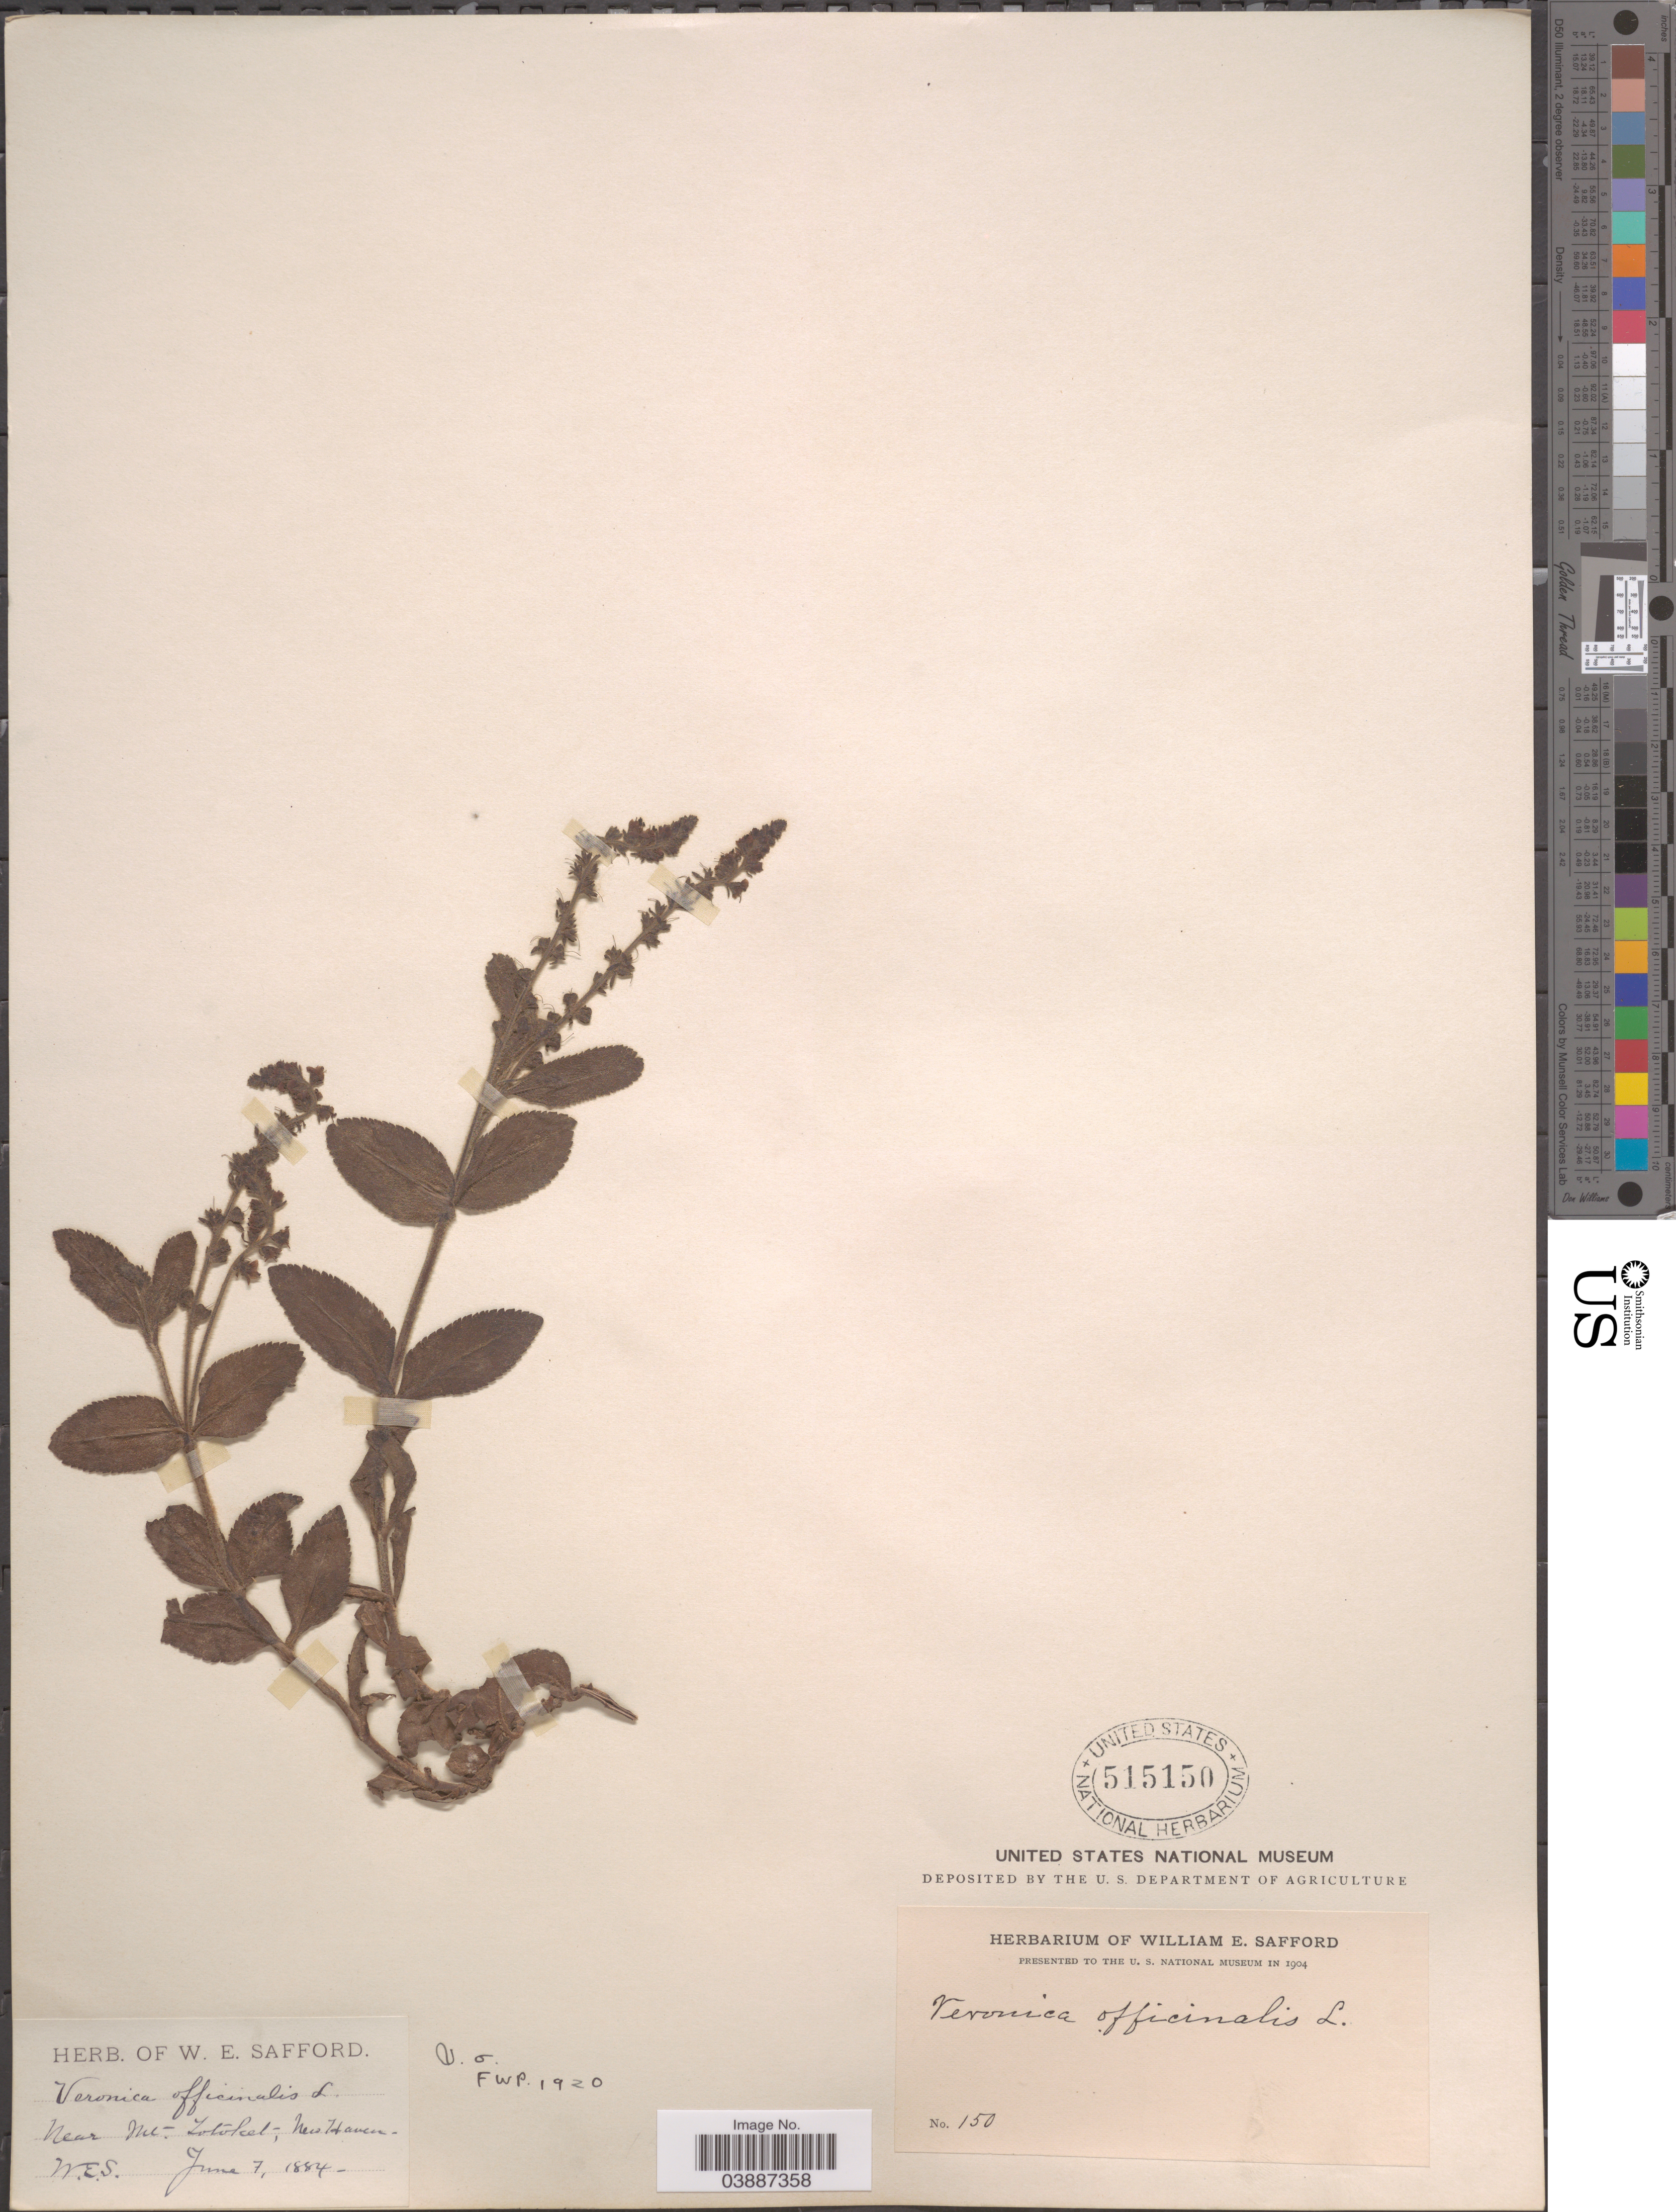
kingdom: Plantae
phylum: Tracheophyta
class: Magnoliopsida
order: Lamiales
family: Plantaginaceae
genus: Veronica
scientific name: Veronica officinalis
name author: L.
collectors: W. E. Safford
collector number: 150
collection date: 1884-06-07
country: United States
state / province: Connecticut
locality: Near Mt. Totoket, New Haven.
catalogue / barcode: US 515150